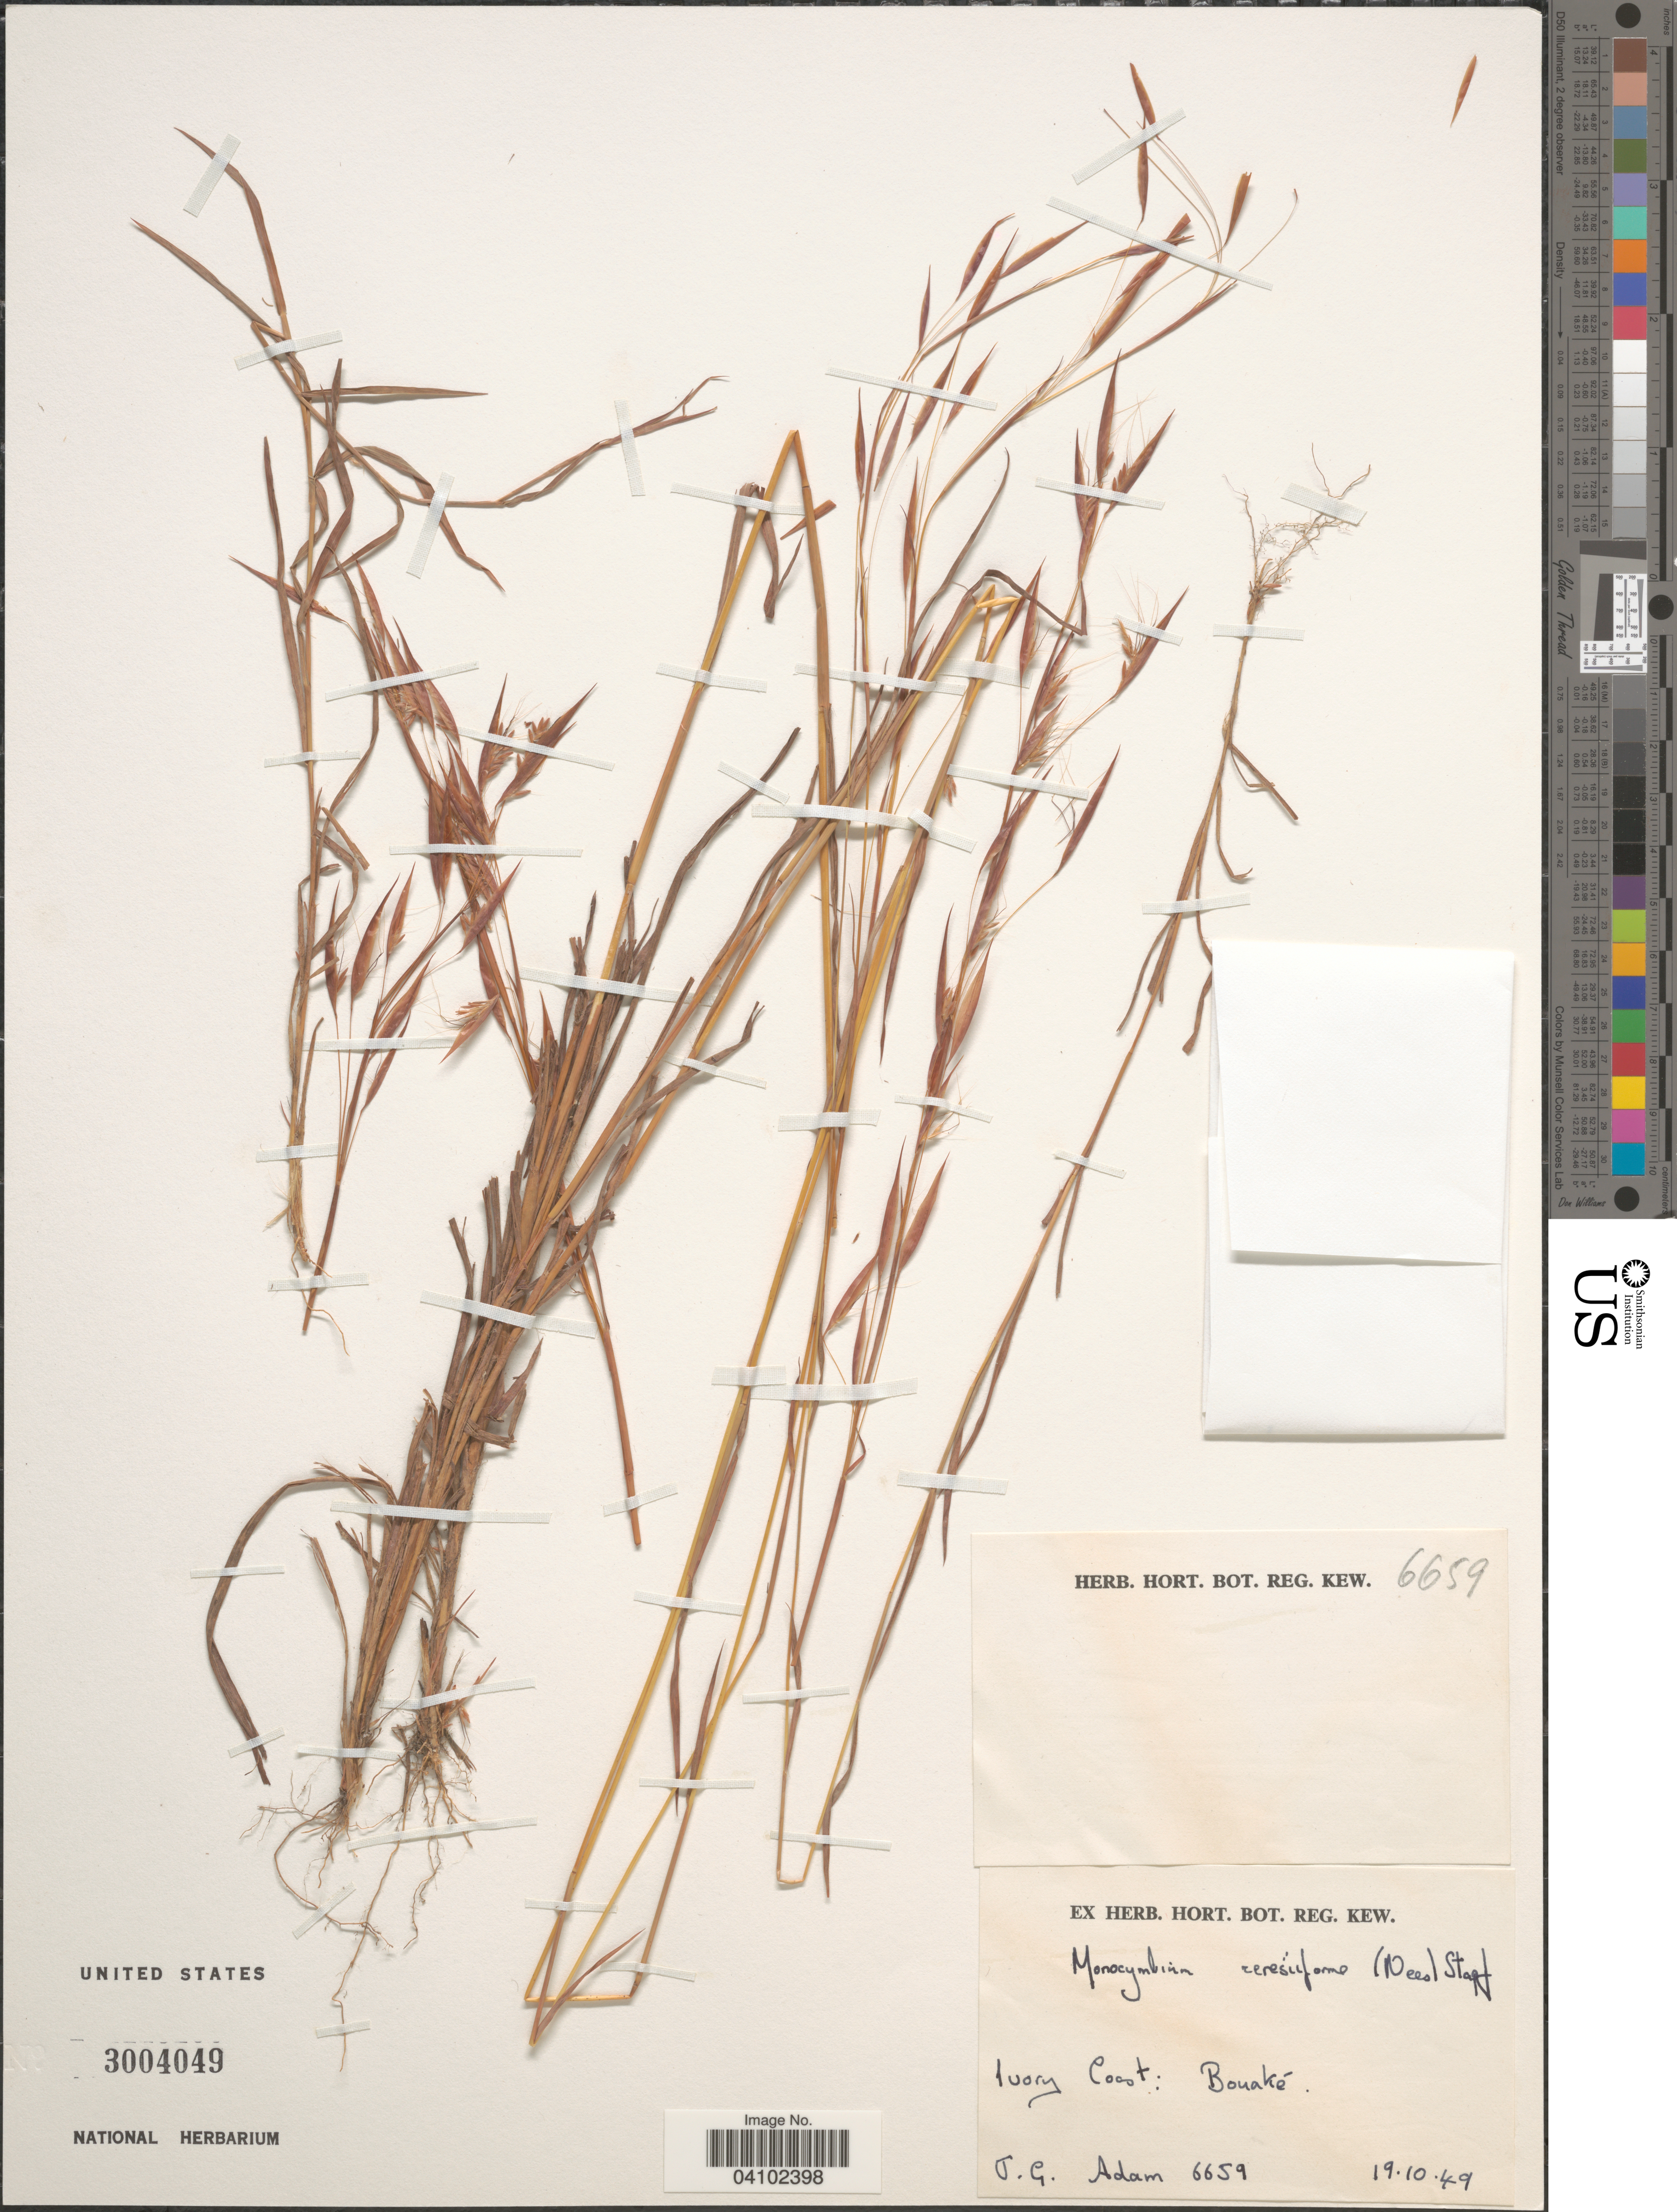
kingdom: Plantae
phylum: Tracheophyta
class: Liliopsida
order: Poales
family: Poaceae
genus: Monocymbium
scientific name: Monocymbium ceresiiforme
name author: (Nees) Stapf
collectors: J. Adam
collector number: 6659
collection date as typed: Transcribed d/m/y: 19/10/49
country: Ivory Coast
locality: Bouaké.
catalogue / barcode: US 3004049